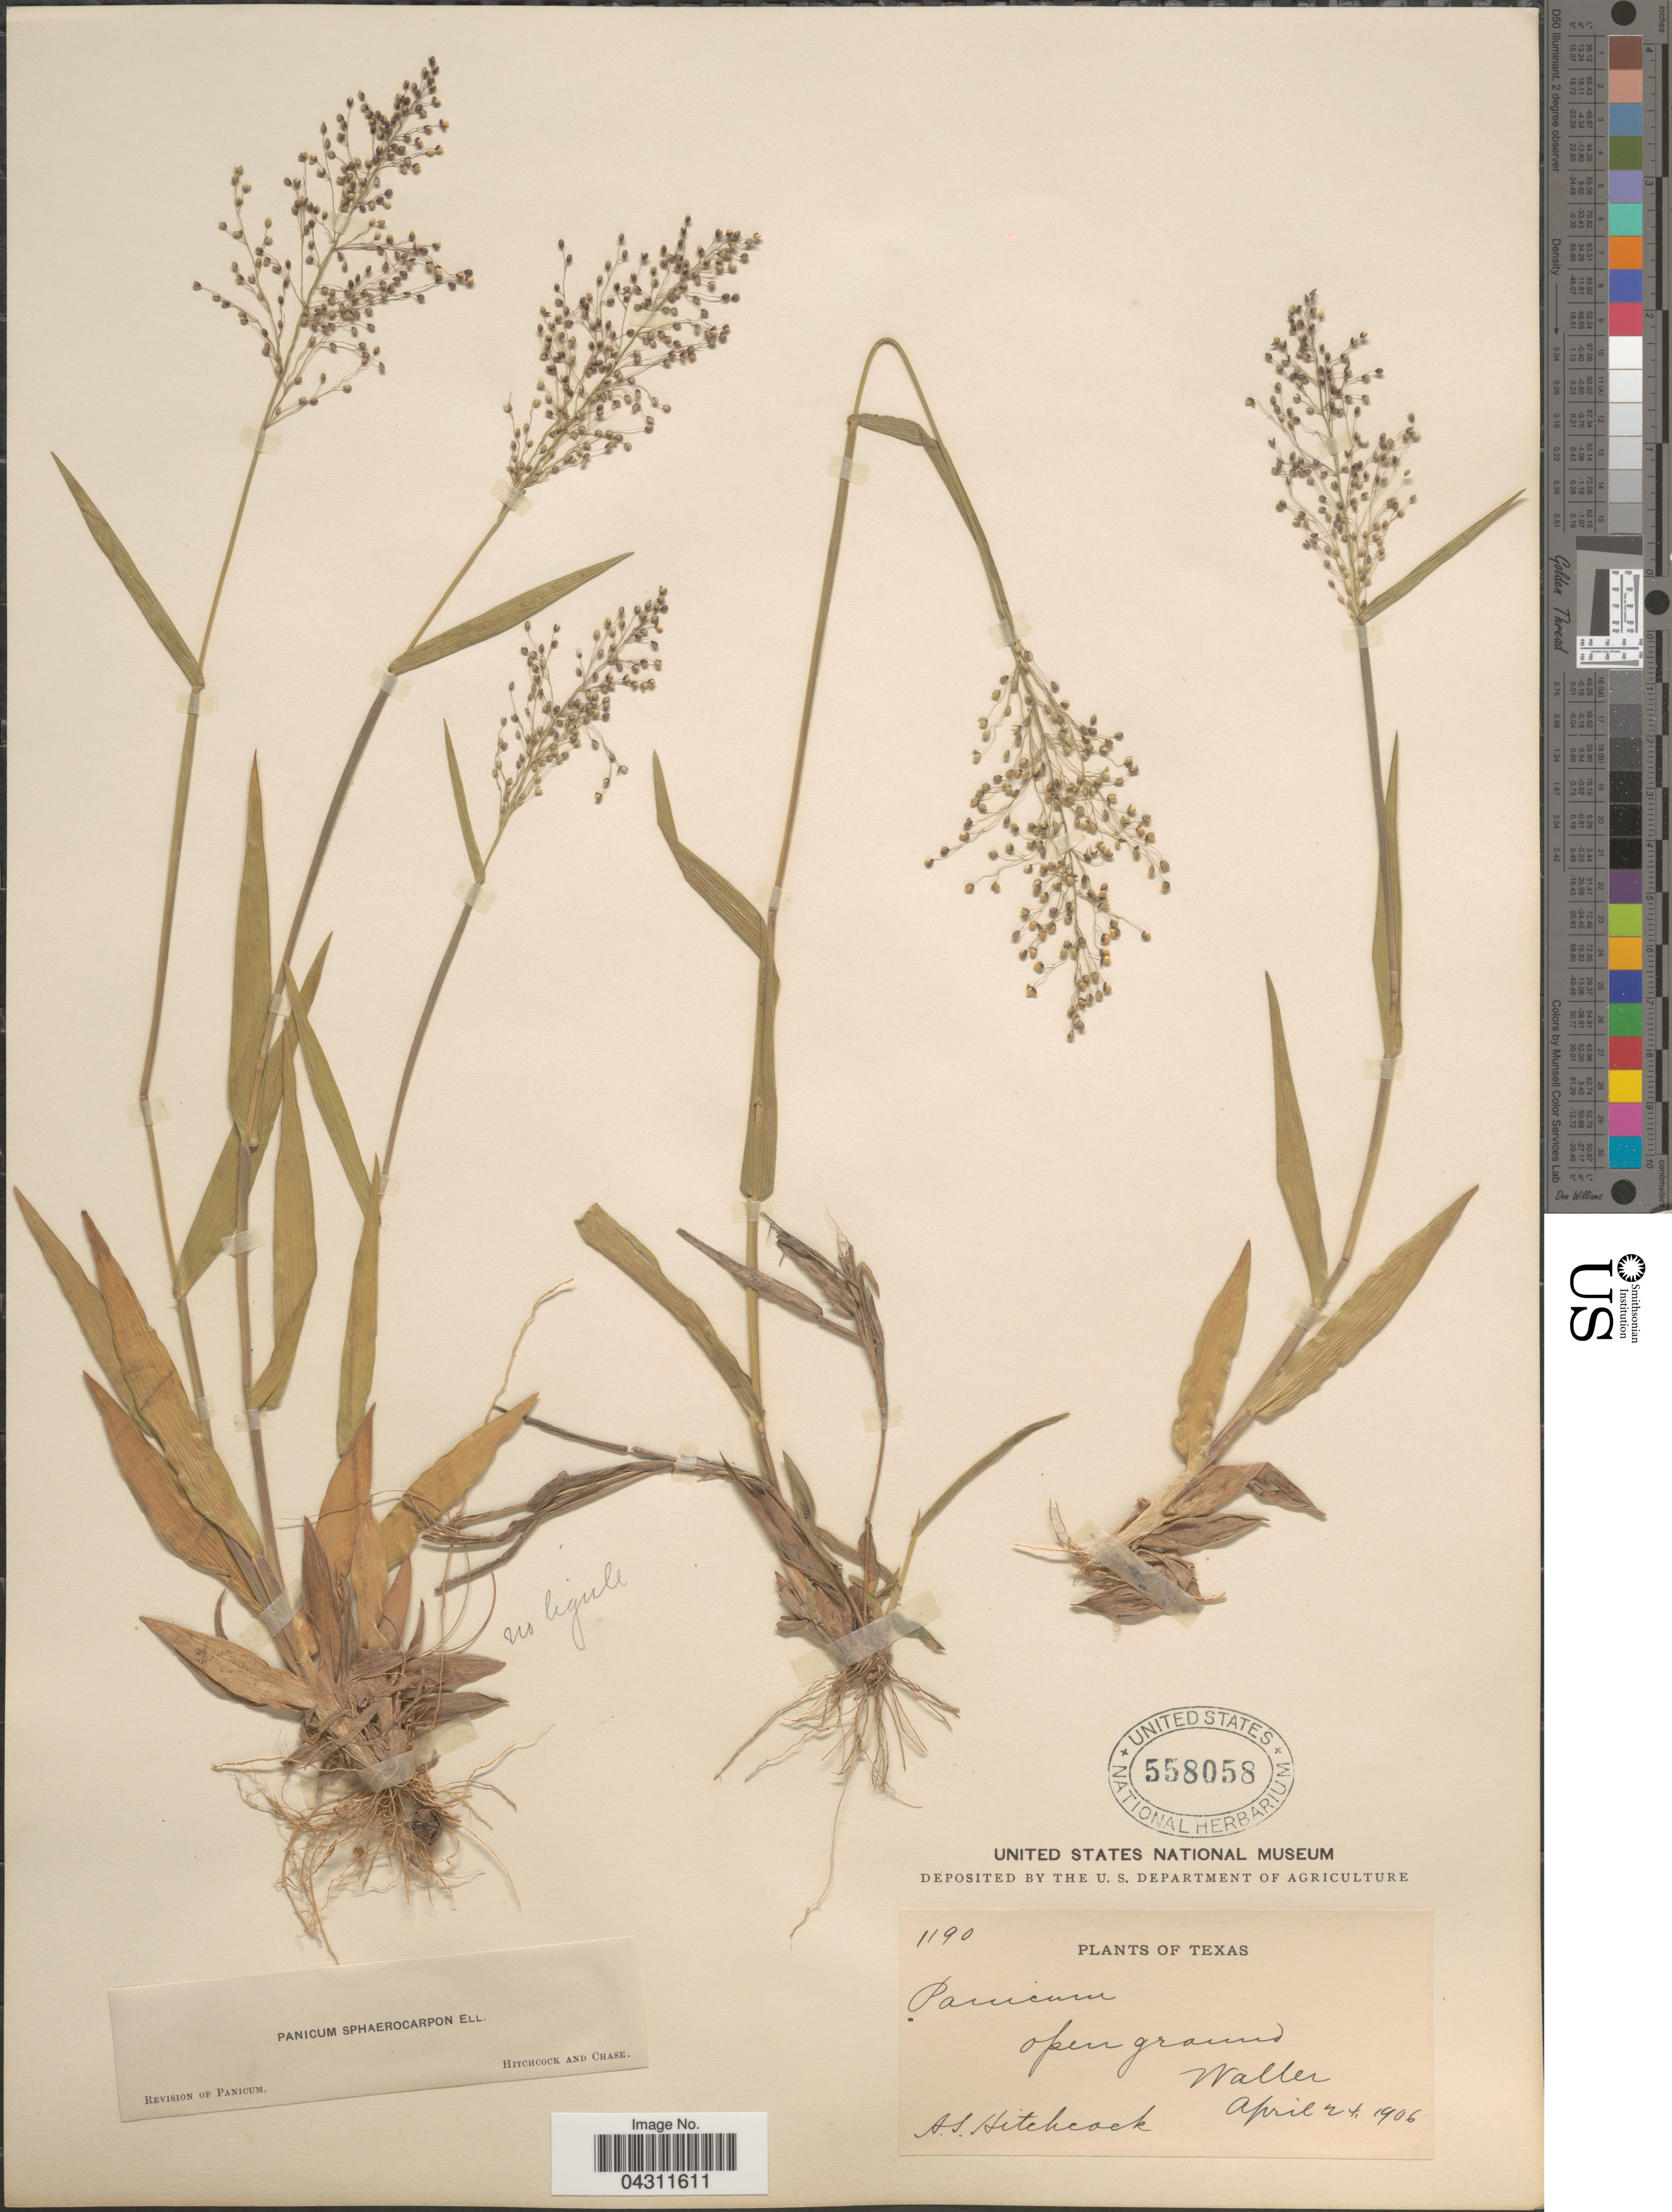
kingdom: Plantae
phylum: Tracheophyta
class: Liliopsida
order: Poales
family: Poaceae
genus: Dichanthelium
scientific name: Dichanthelium strigosum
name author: (Muhl. ex Elliott) Freckmann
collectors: A. S. Hitchcock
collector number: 1190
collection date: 1906-04-24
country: United States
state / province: Texas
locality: Open ground Waller.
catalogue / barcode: US 558058